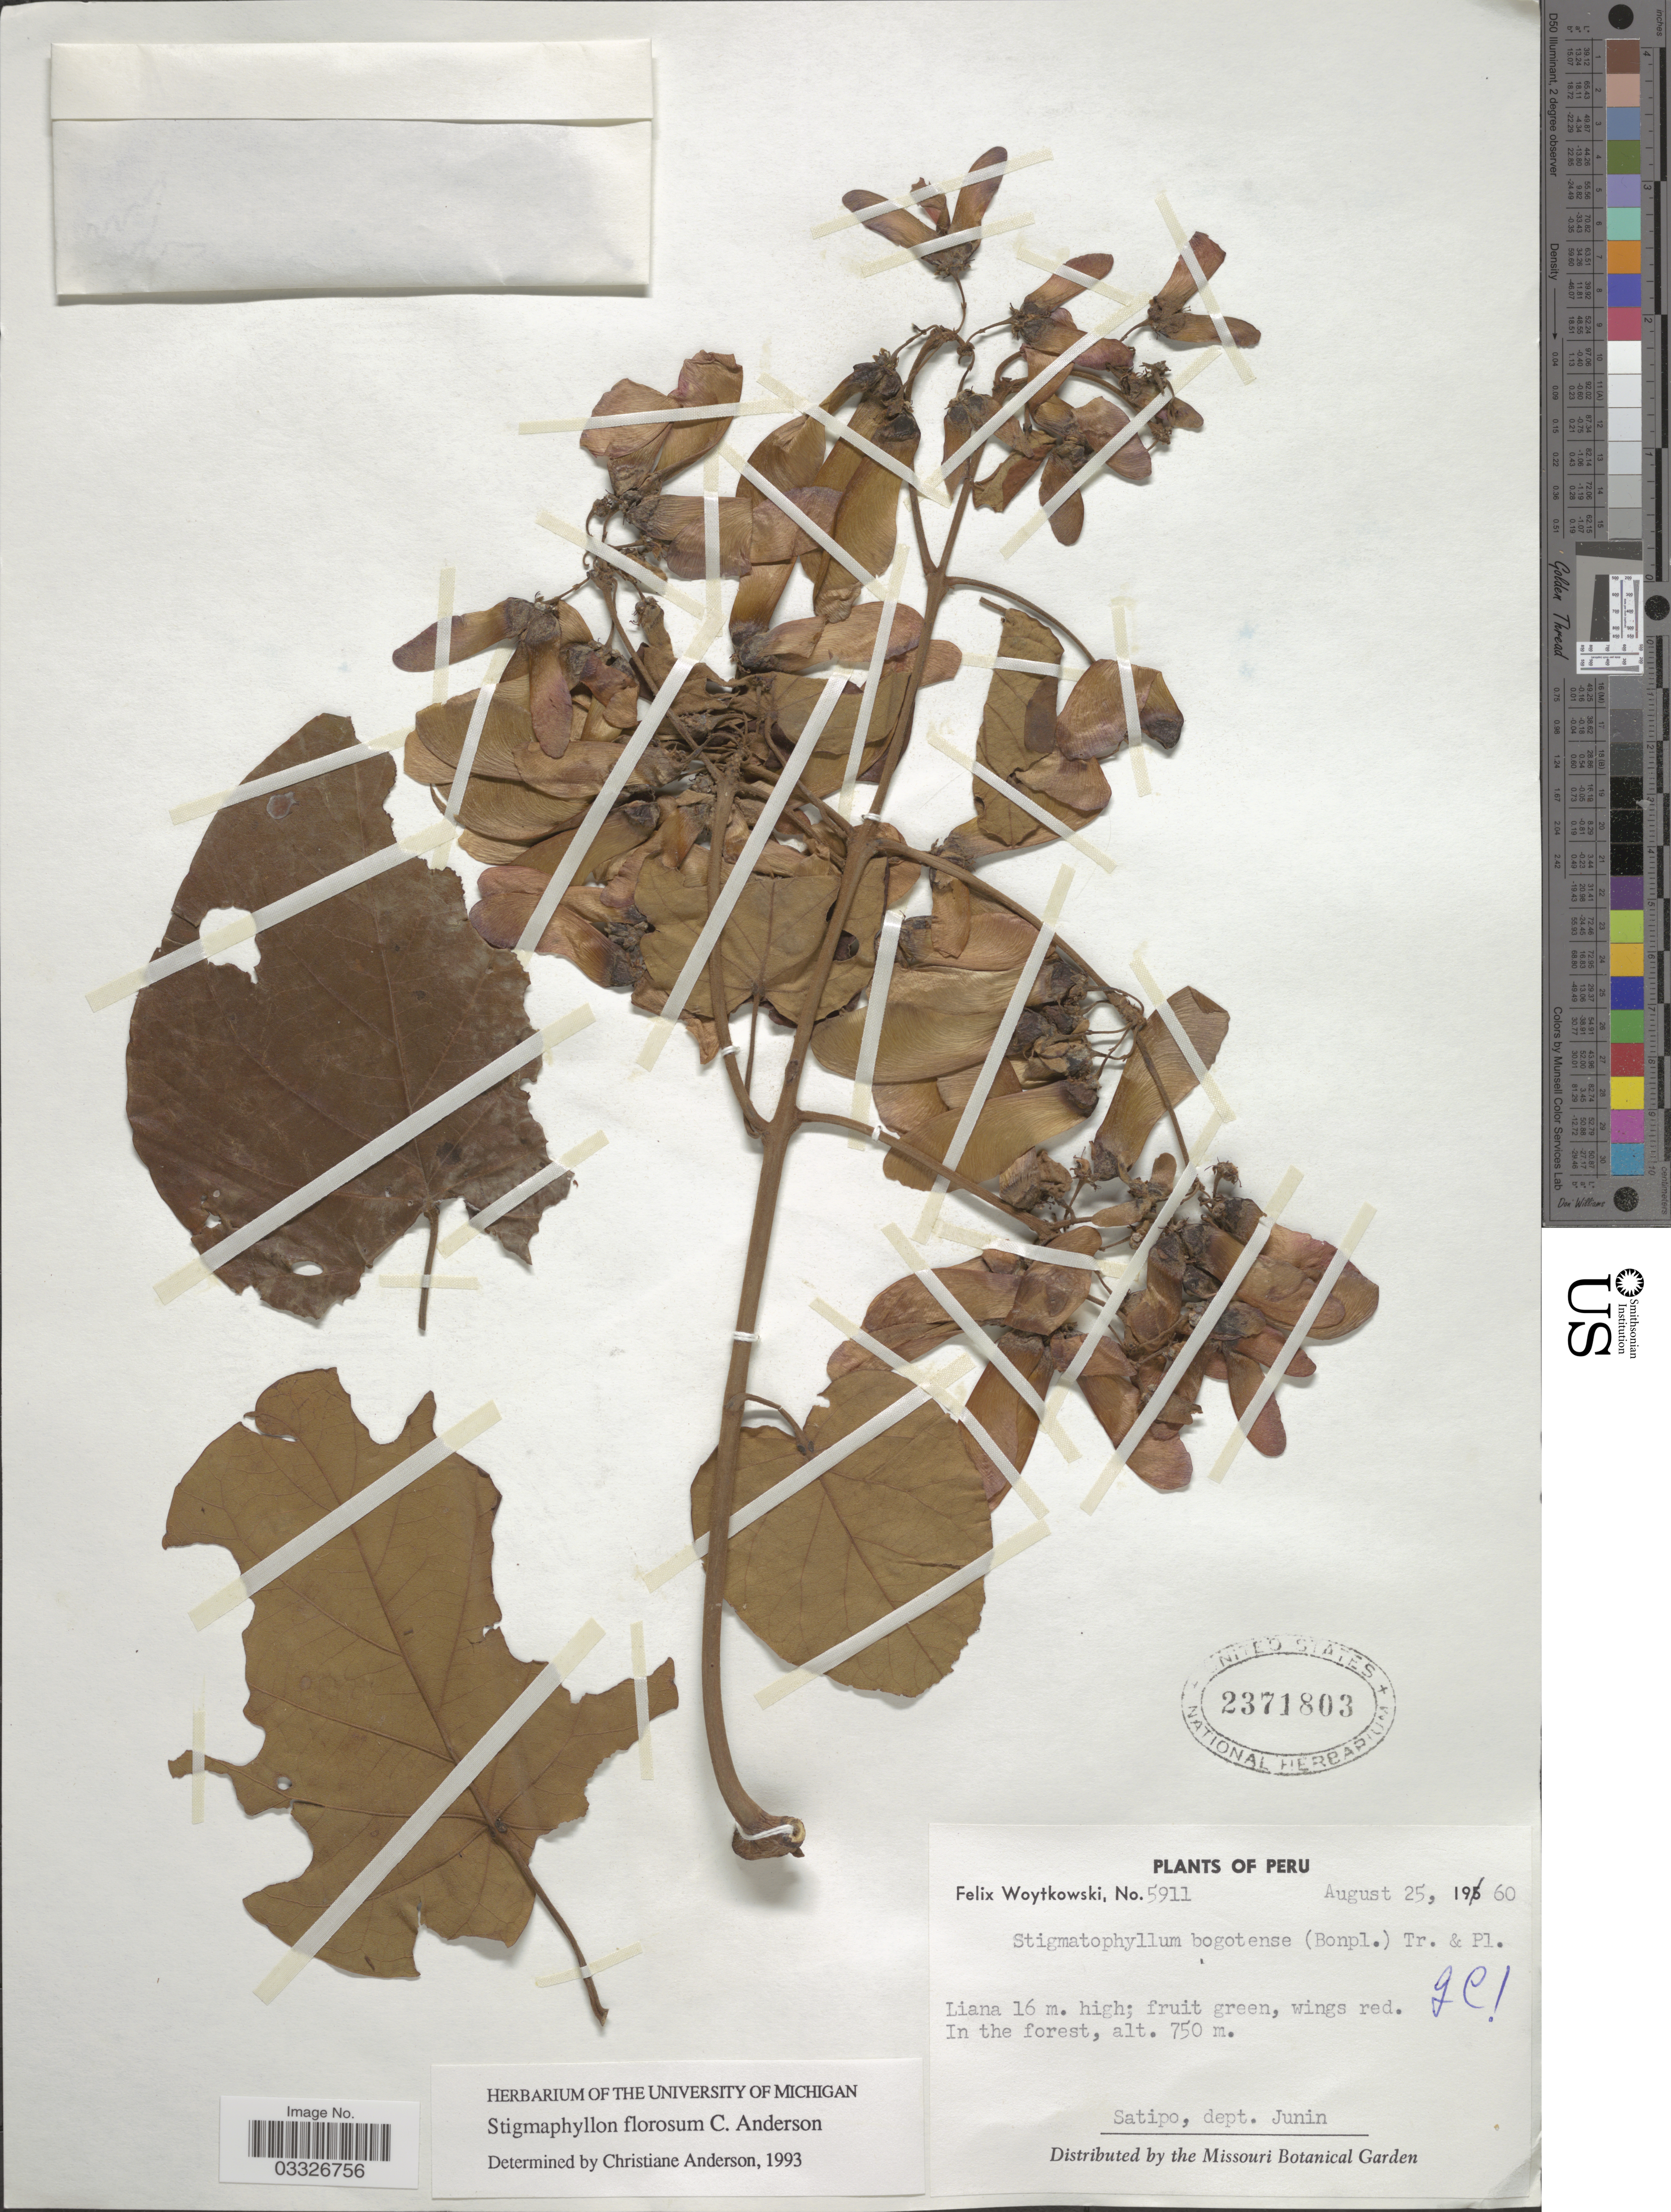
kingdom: Plantae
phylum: Tracheophyta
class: Magnoliopsida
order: Malpighiales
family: Malpighiaceae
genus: Stigmaphyllon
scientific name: Stigmaphyllon florosum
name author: C.E. Anderson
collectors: F. Woytkowski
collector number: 5911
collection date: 1960-08-25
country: Peru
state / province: Junín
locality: Satipo, dept. Junin.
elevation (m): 750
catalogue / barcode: US 2371803